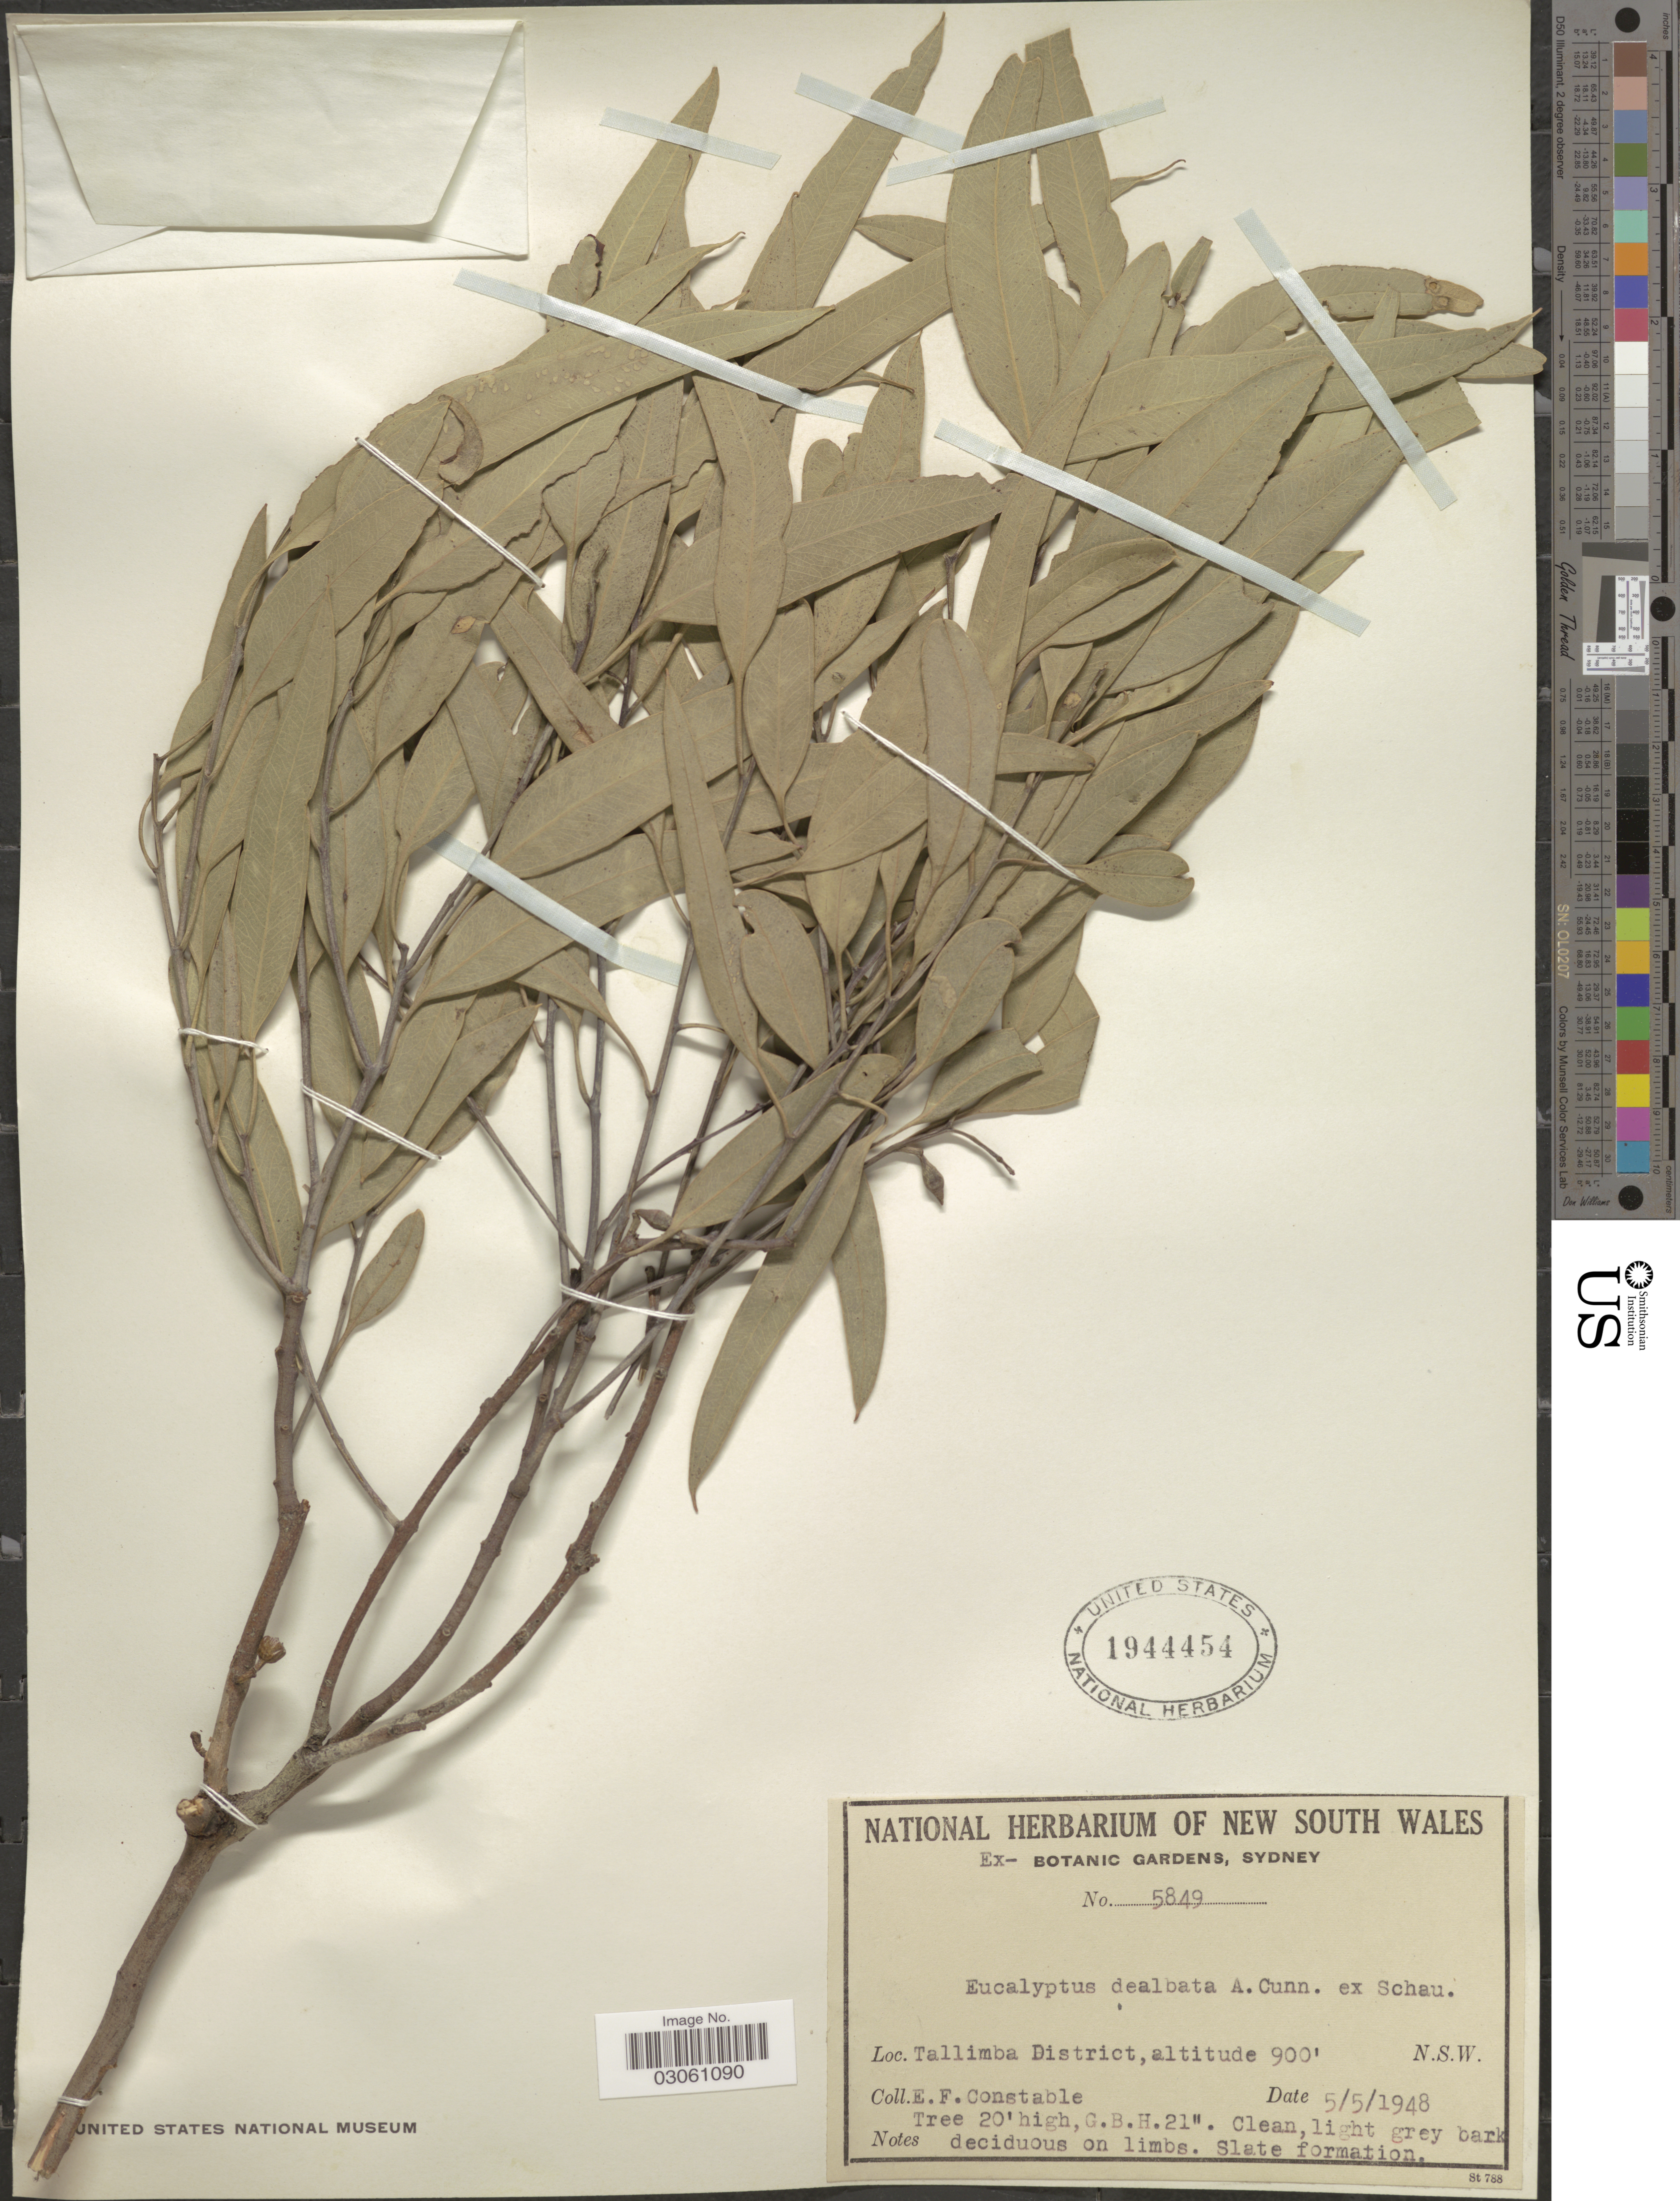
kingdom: Plantae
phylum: Tracheophyta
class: Magnoliopsida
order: Myrtales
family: Myrtaceae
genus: Eucalyptus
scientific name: Eucalyptus dealbata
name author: A. Cunn. ex S. Schauer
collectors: E. F. Constable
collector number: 5849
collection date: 1948-05-05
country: Australia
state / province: New South Wales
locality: Tallimba District.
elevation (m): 274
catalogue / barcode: US 1944454